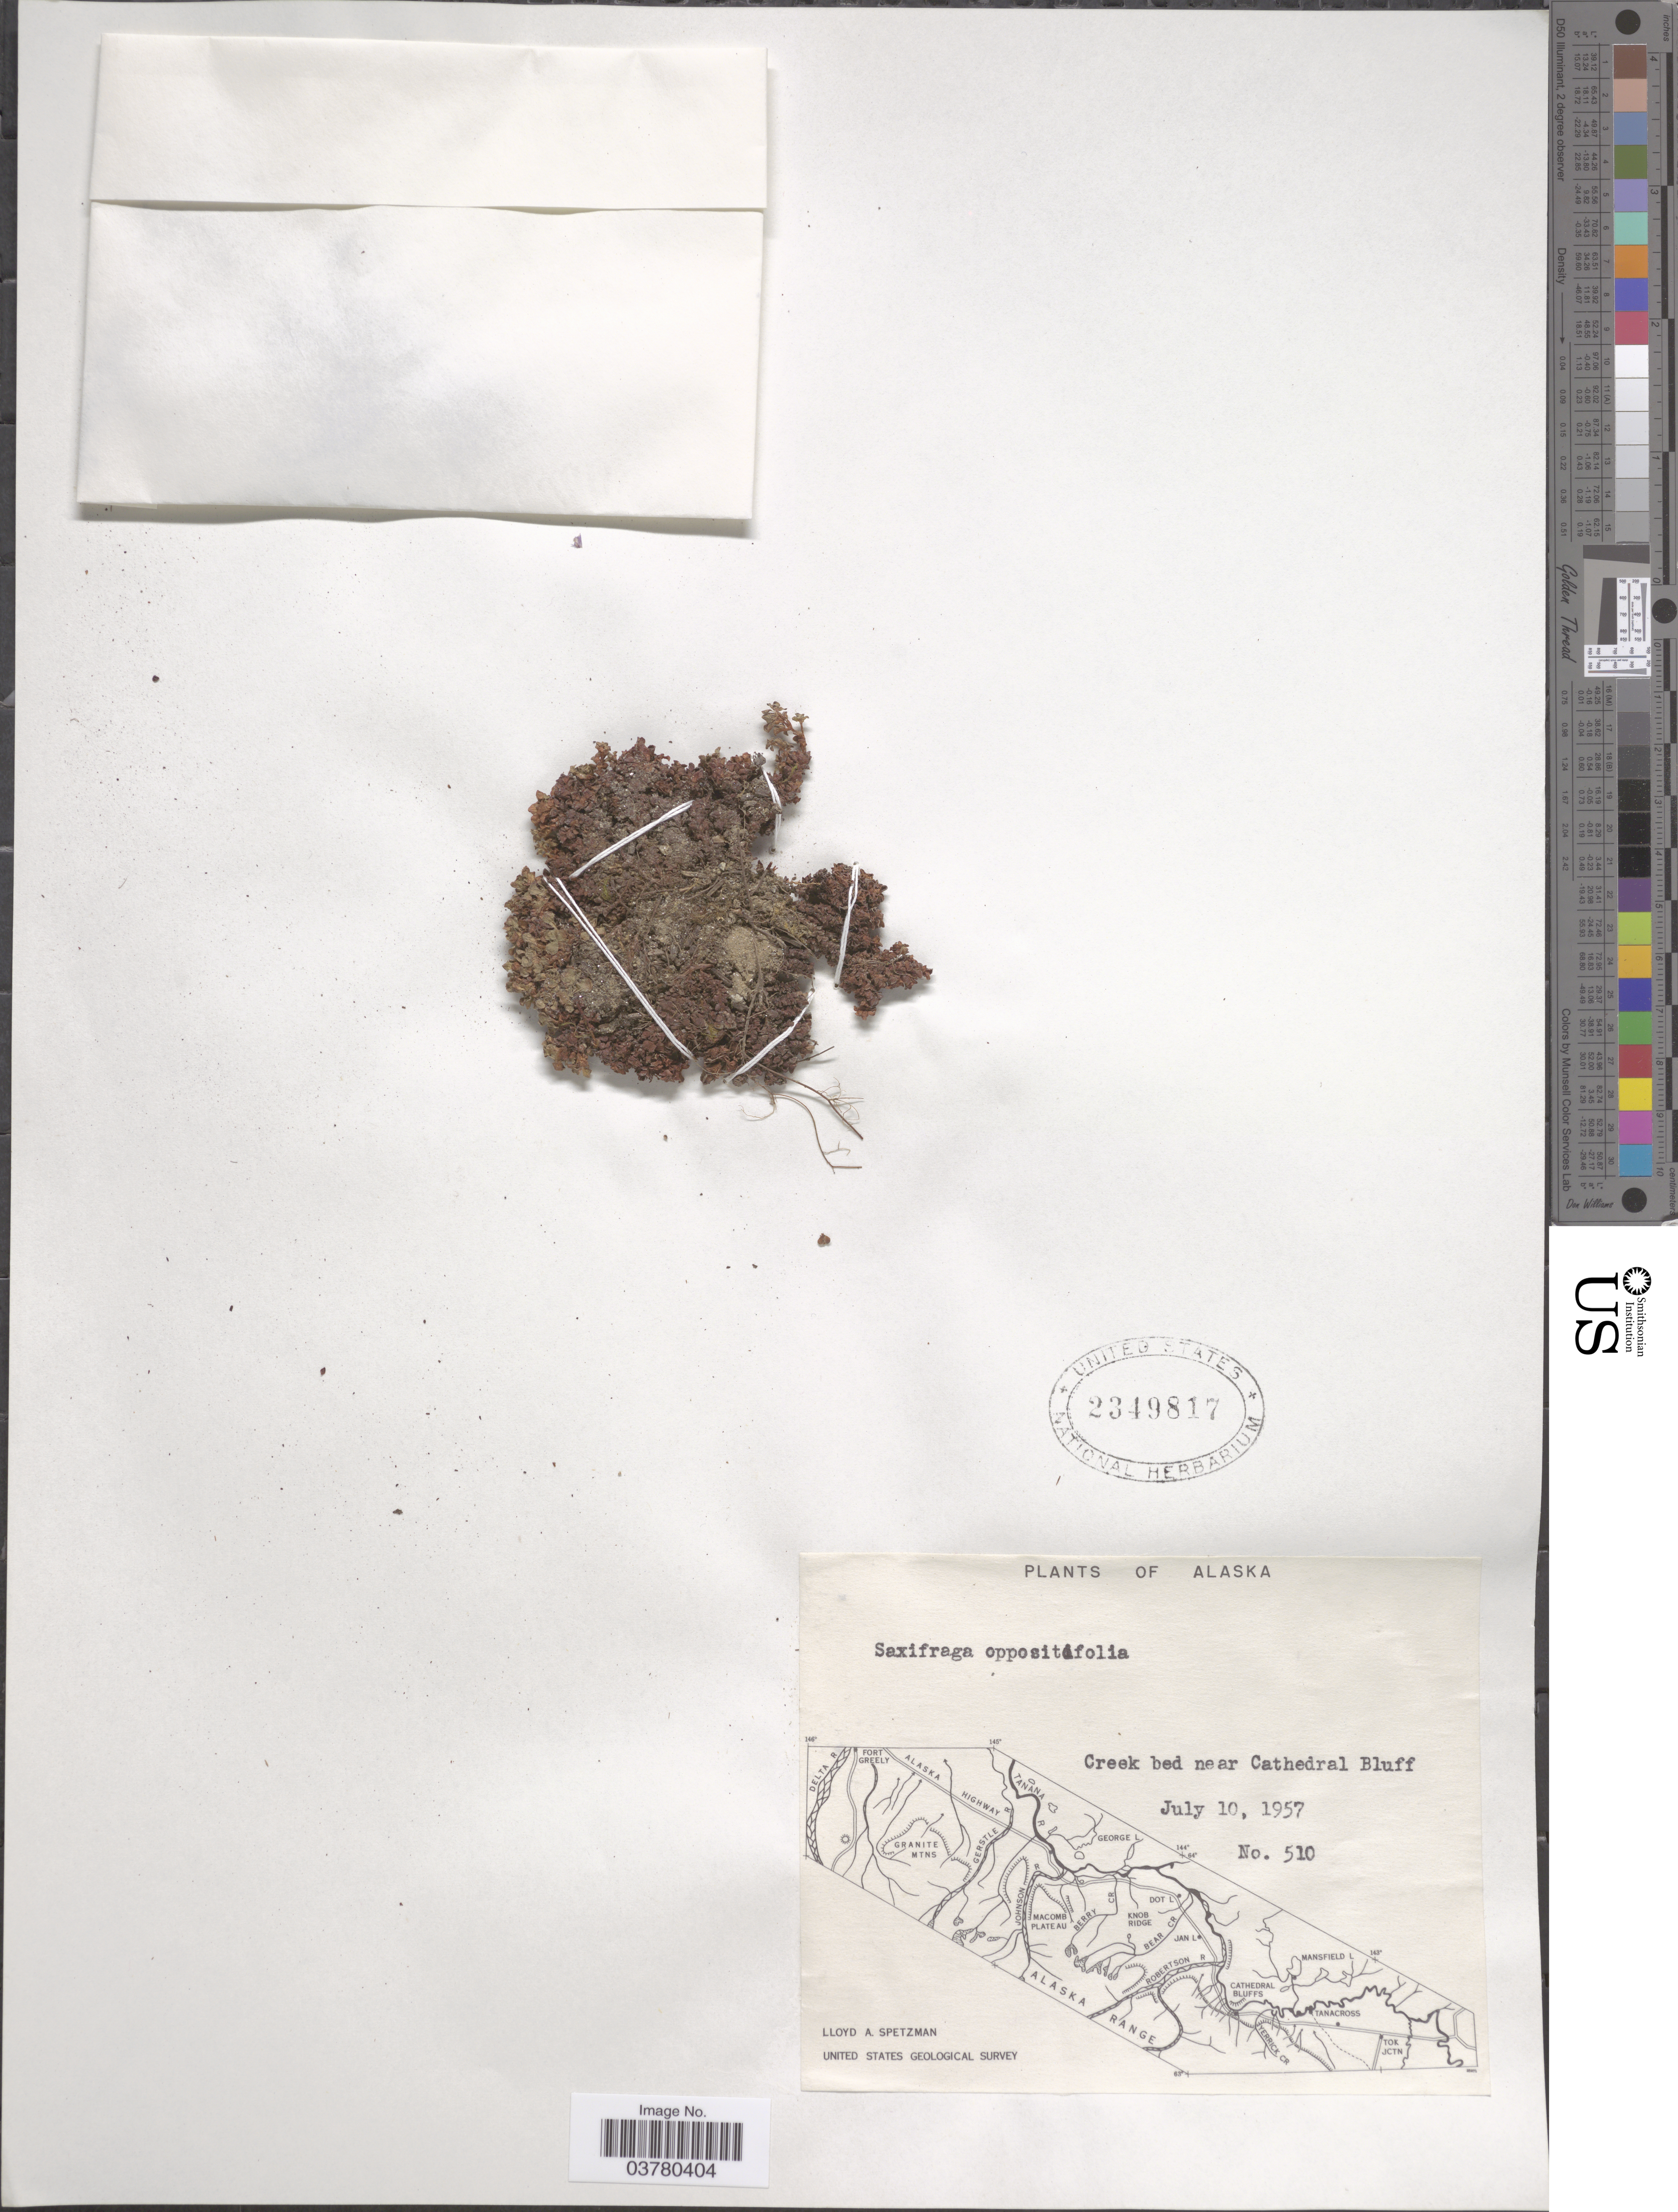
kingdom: Plantae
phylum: Tracheophyta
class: Magnoliopsida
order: Saxifragales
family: Saxifragaceae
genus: Saxifraga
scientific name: Saxifraga oppositifolia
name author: L.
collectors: L. Spetzman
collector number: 510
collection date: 1957-07-10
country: United States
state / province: Alaska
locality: Creek bed near Cathedral Bluff. United States Geological Survey.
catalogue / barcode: US 2349817